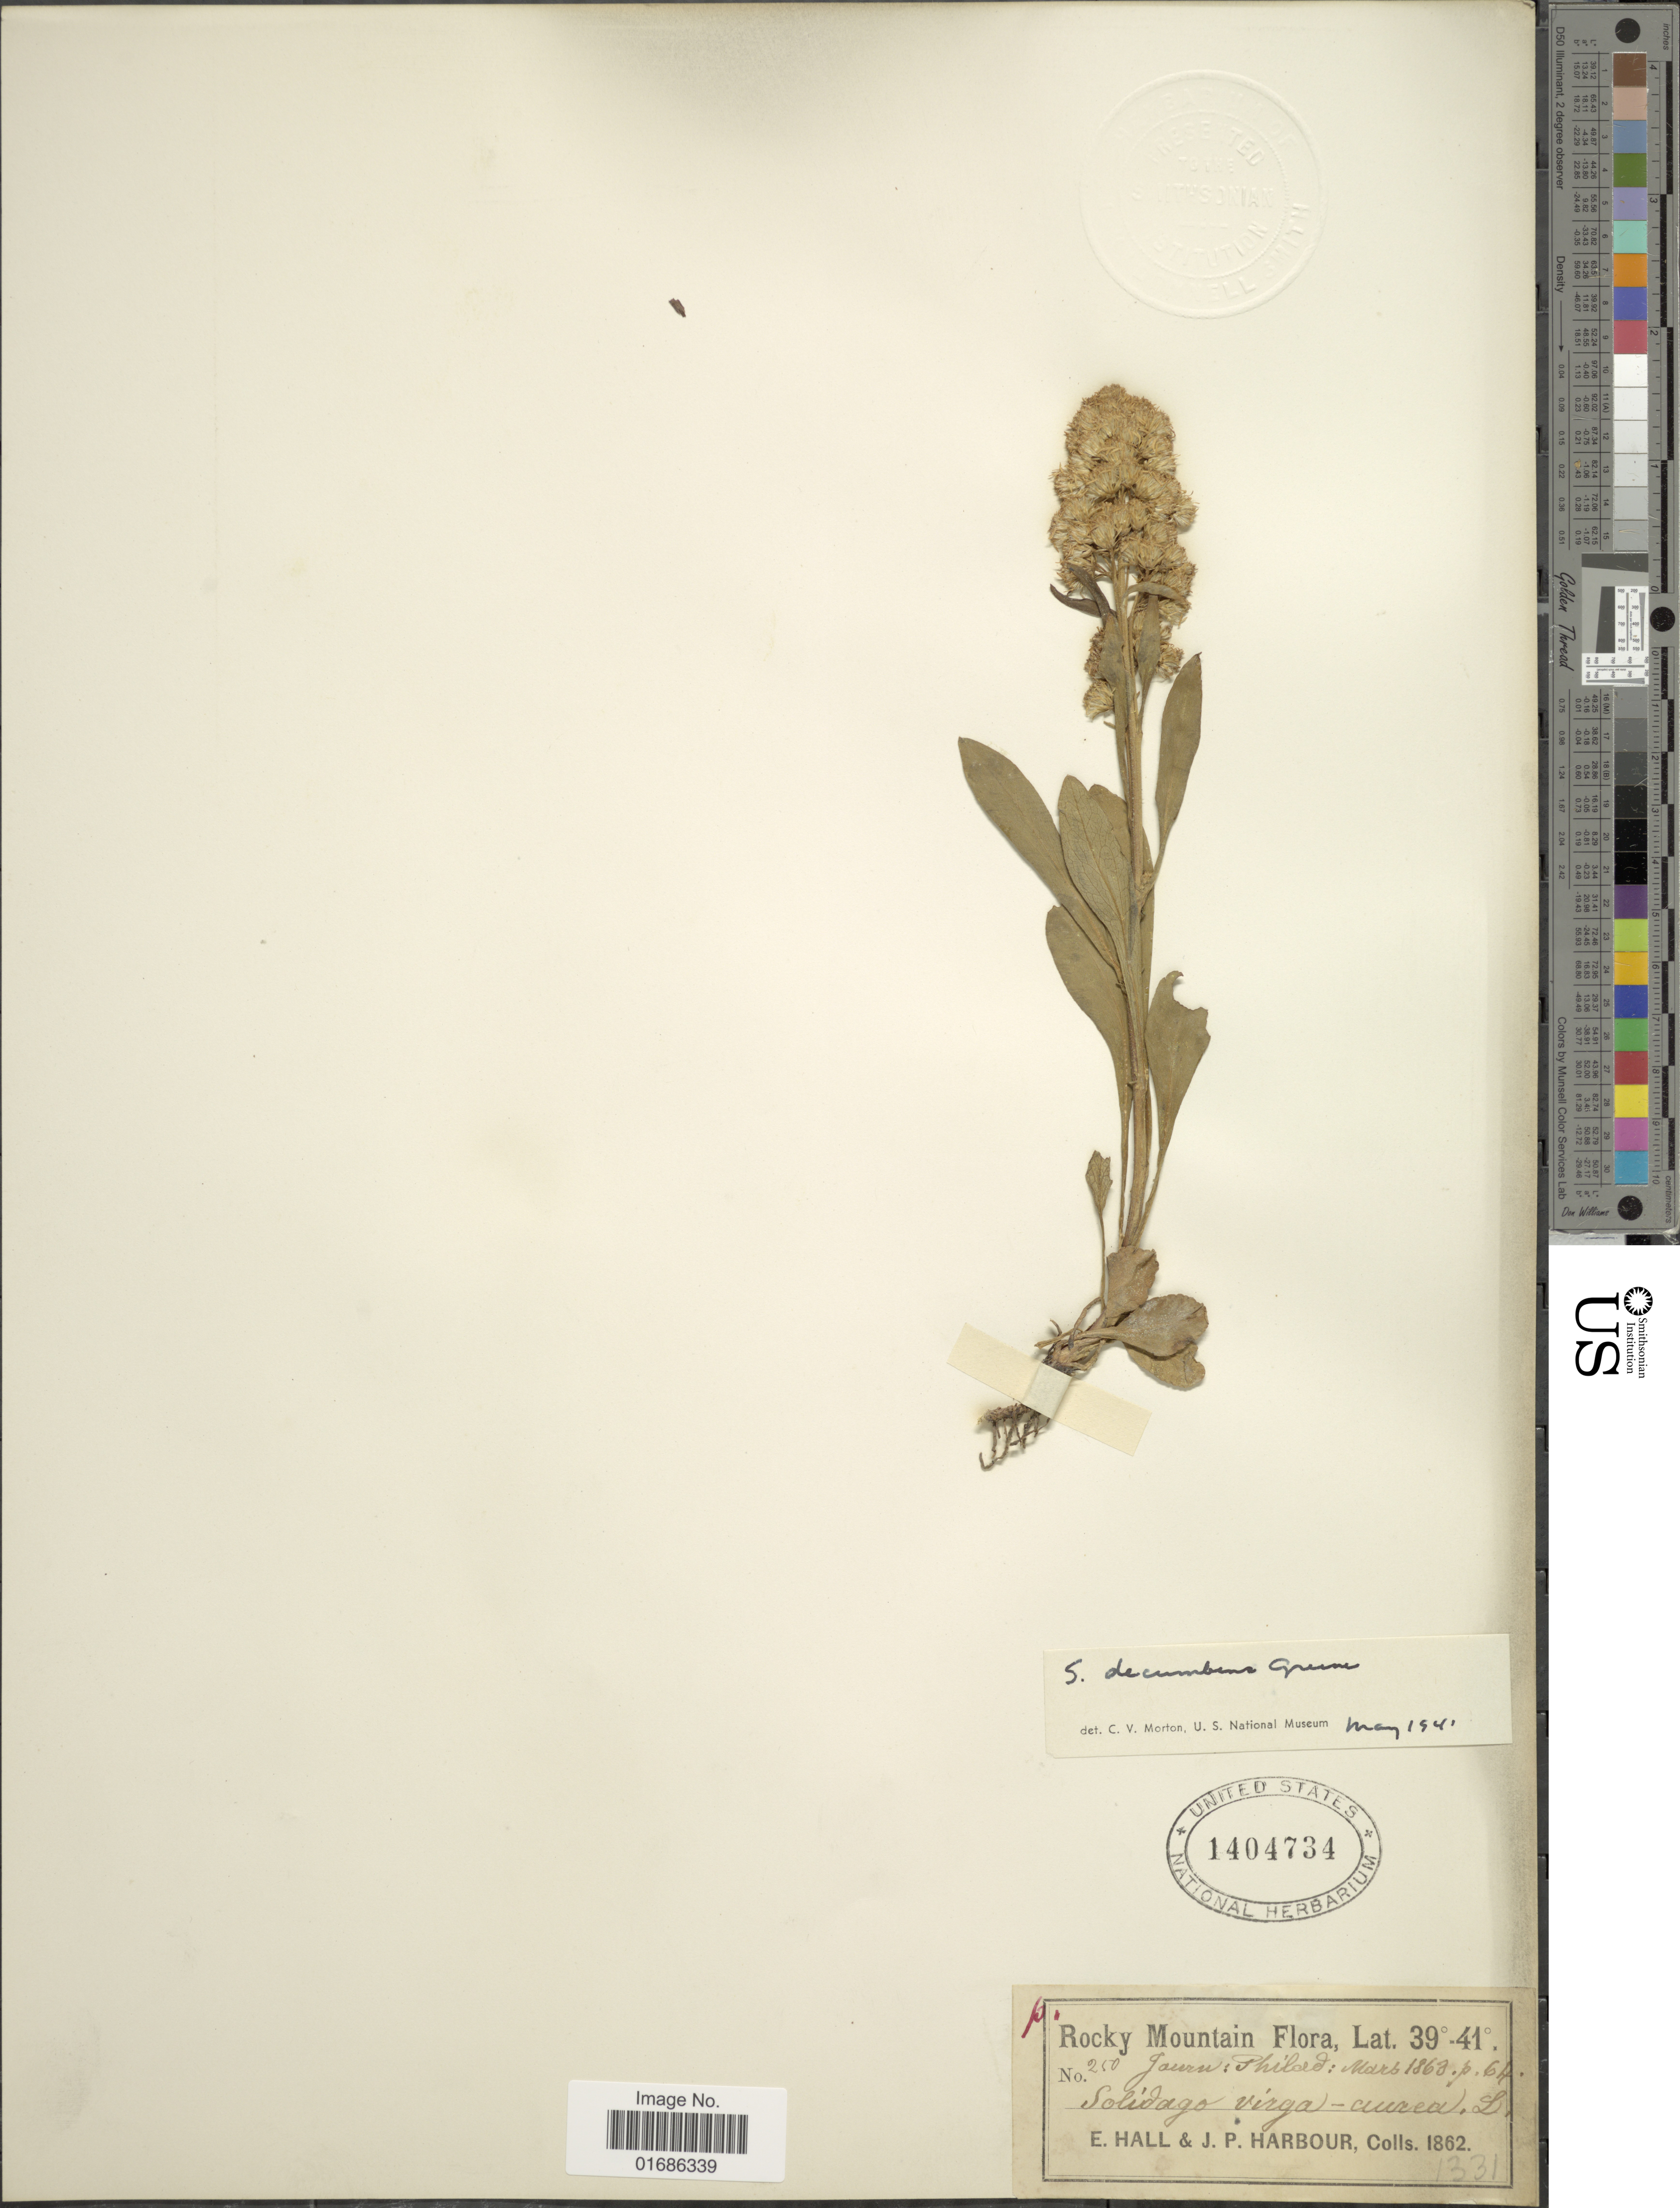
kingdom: Plantae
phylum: Tracheophyta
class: Magnoliopsida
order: Asterales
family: Asteraceae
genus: Solidago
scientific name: Solidago decumbens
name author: Greene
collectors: E. Hall & M. Harbour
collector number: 250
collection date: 1862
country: United States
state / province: Colorado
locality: Rocky Mtns.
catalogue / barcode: US 1404734